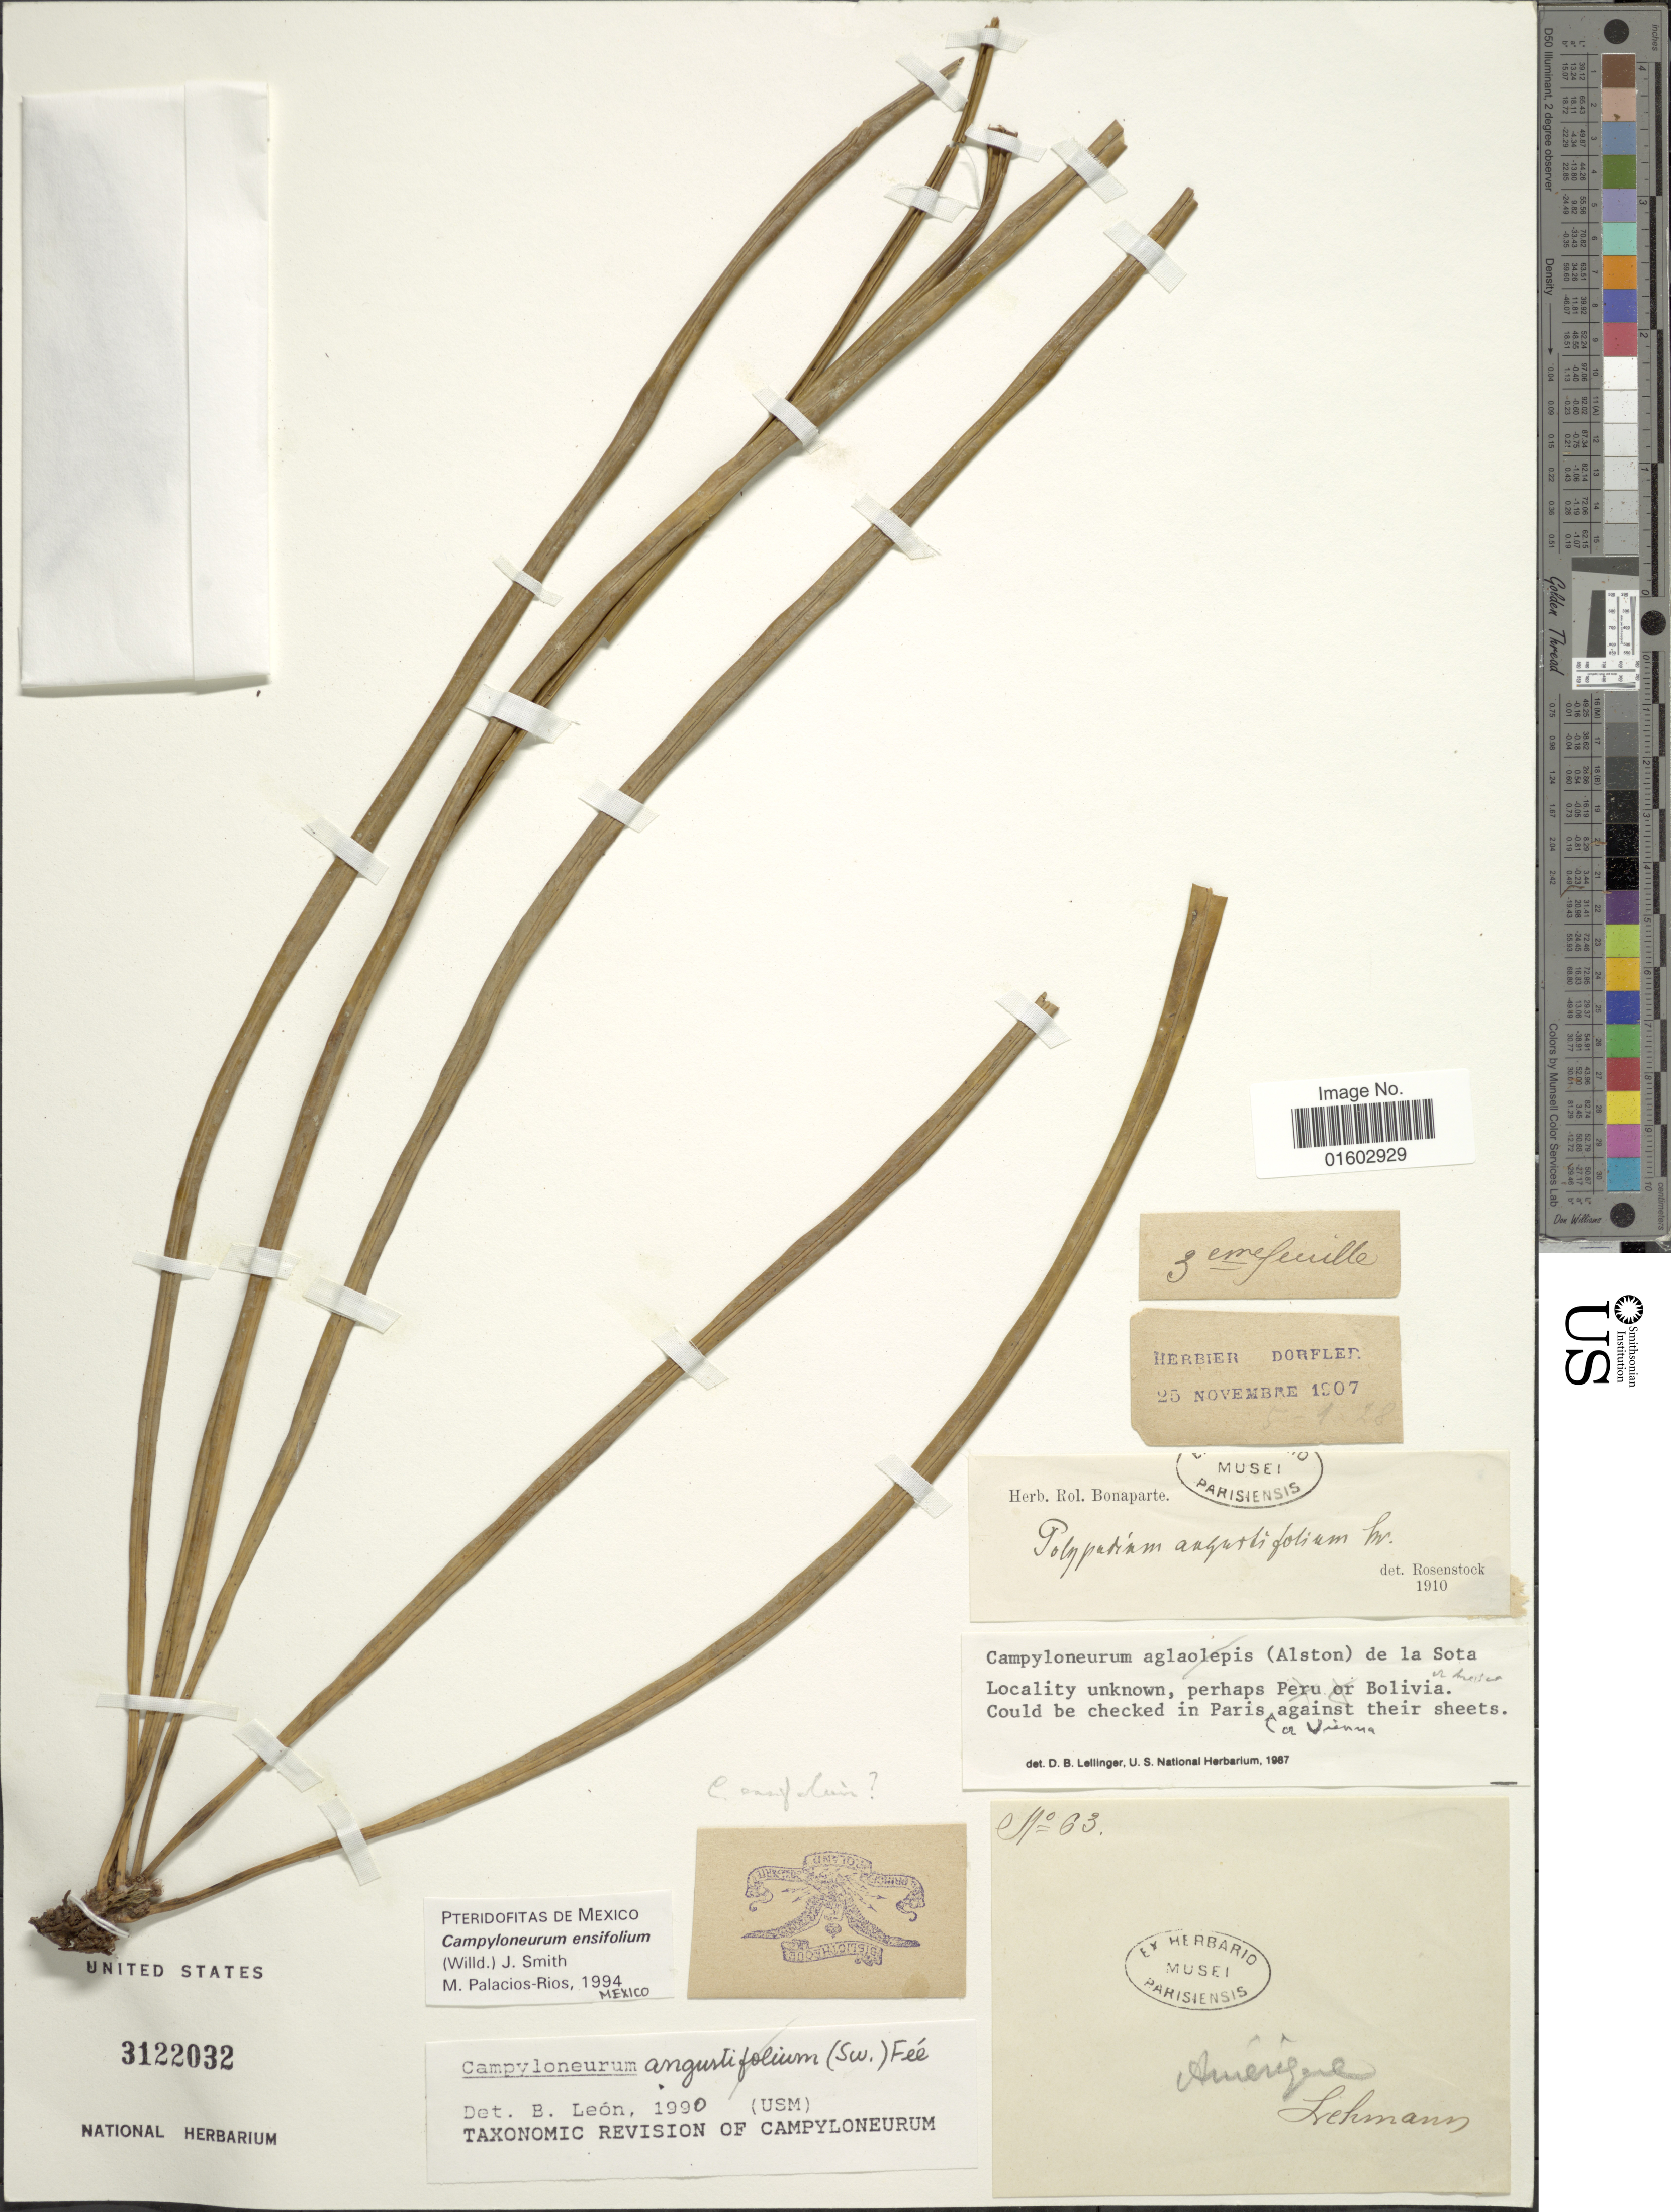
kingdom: Plantae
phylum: Tracheophyta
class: Polypodiopsida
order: Polypodiales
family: Polypodiaceae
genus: Campyloneurum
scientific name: Campyloneurum angustifolium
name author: (Sw.) Fée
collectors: -. Lehmann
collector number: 63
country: Mexico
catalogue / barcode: US 3122032